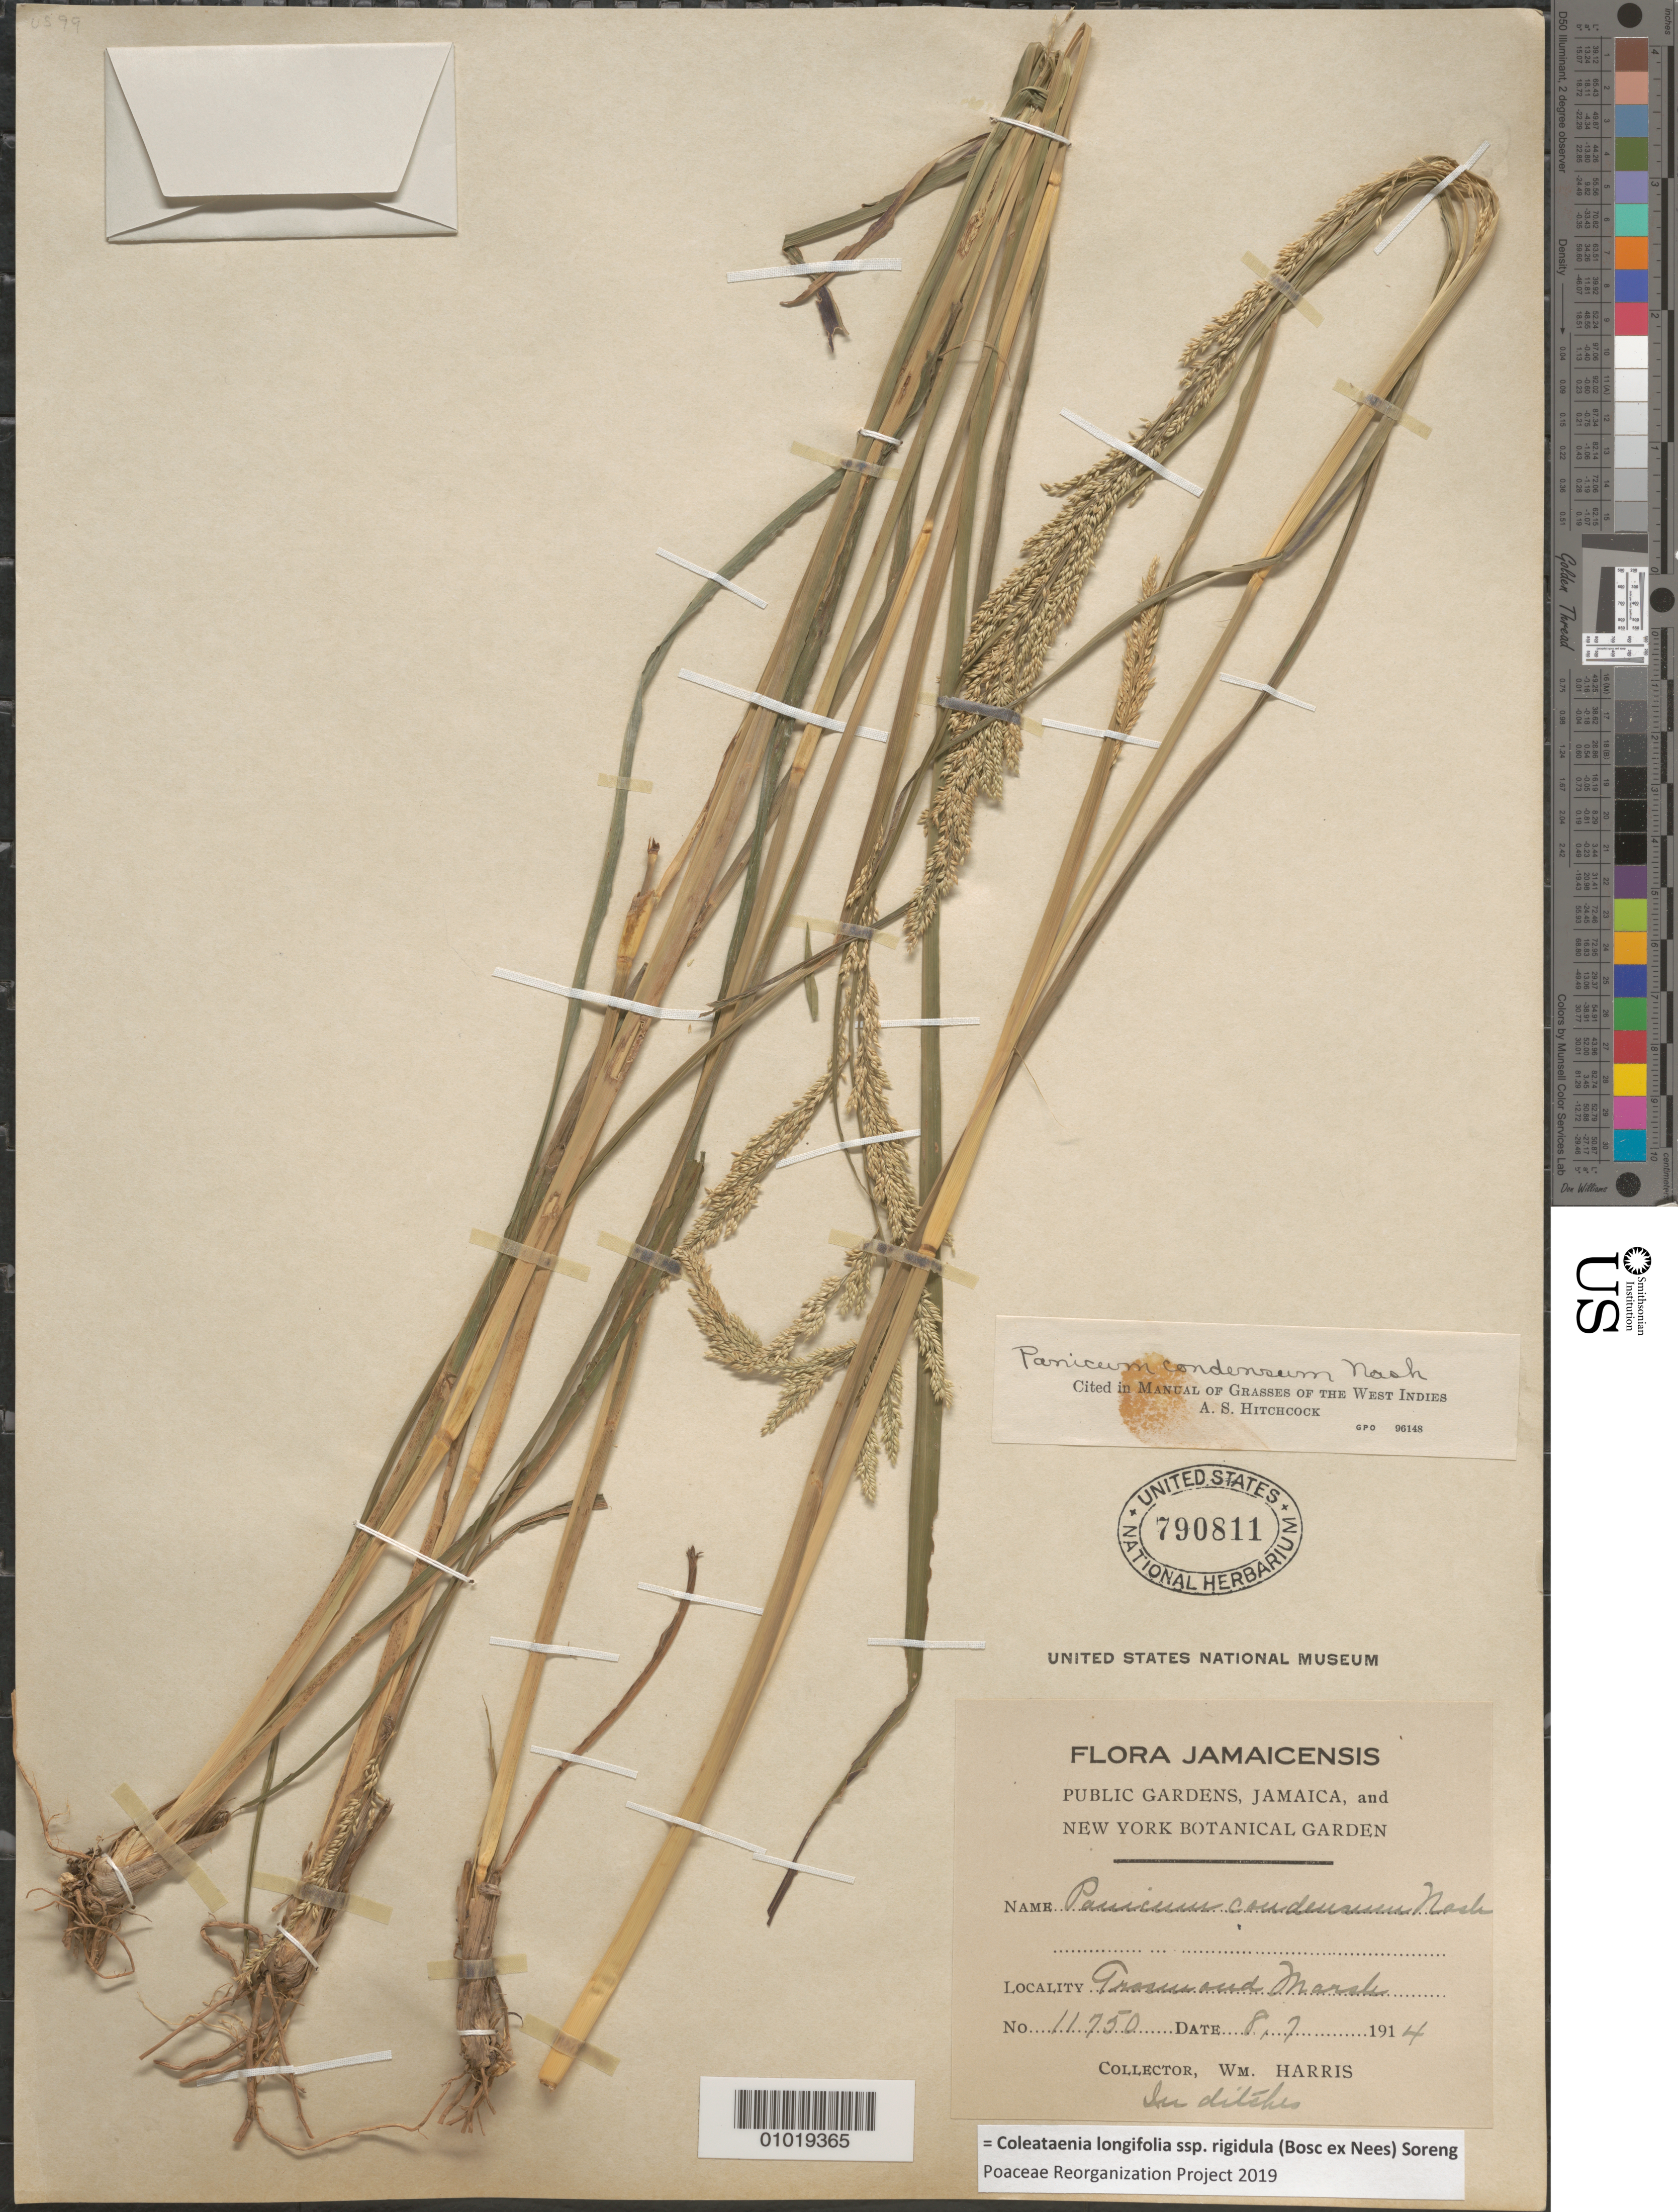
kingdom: Plantae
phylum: Tracheophyta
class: Liliopsida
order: Poales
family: Poaceae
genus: Panicum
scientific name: Panicum condensum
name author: Nash ex Small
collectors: W. Harris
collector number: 11750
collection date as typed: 08 Jul 1914 or 07 Aug 1914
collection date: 1914-07-08 or 1914-08-07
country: Jamaica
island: Jamaica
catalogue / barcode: US 790811